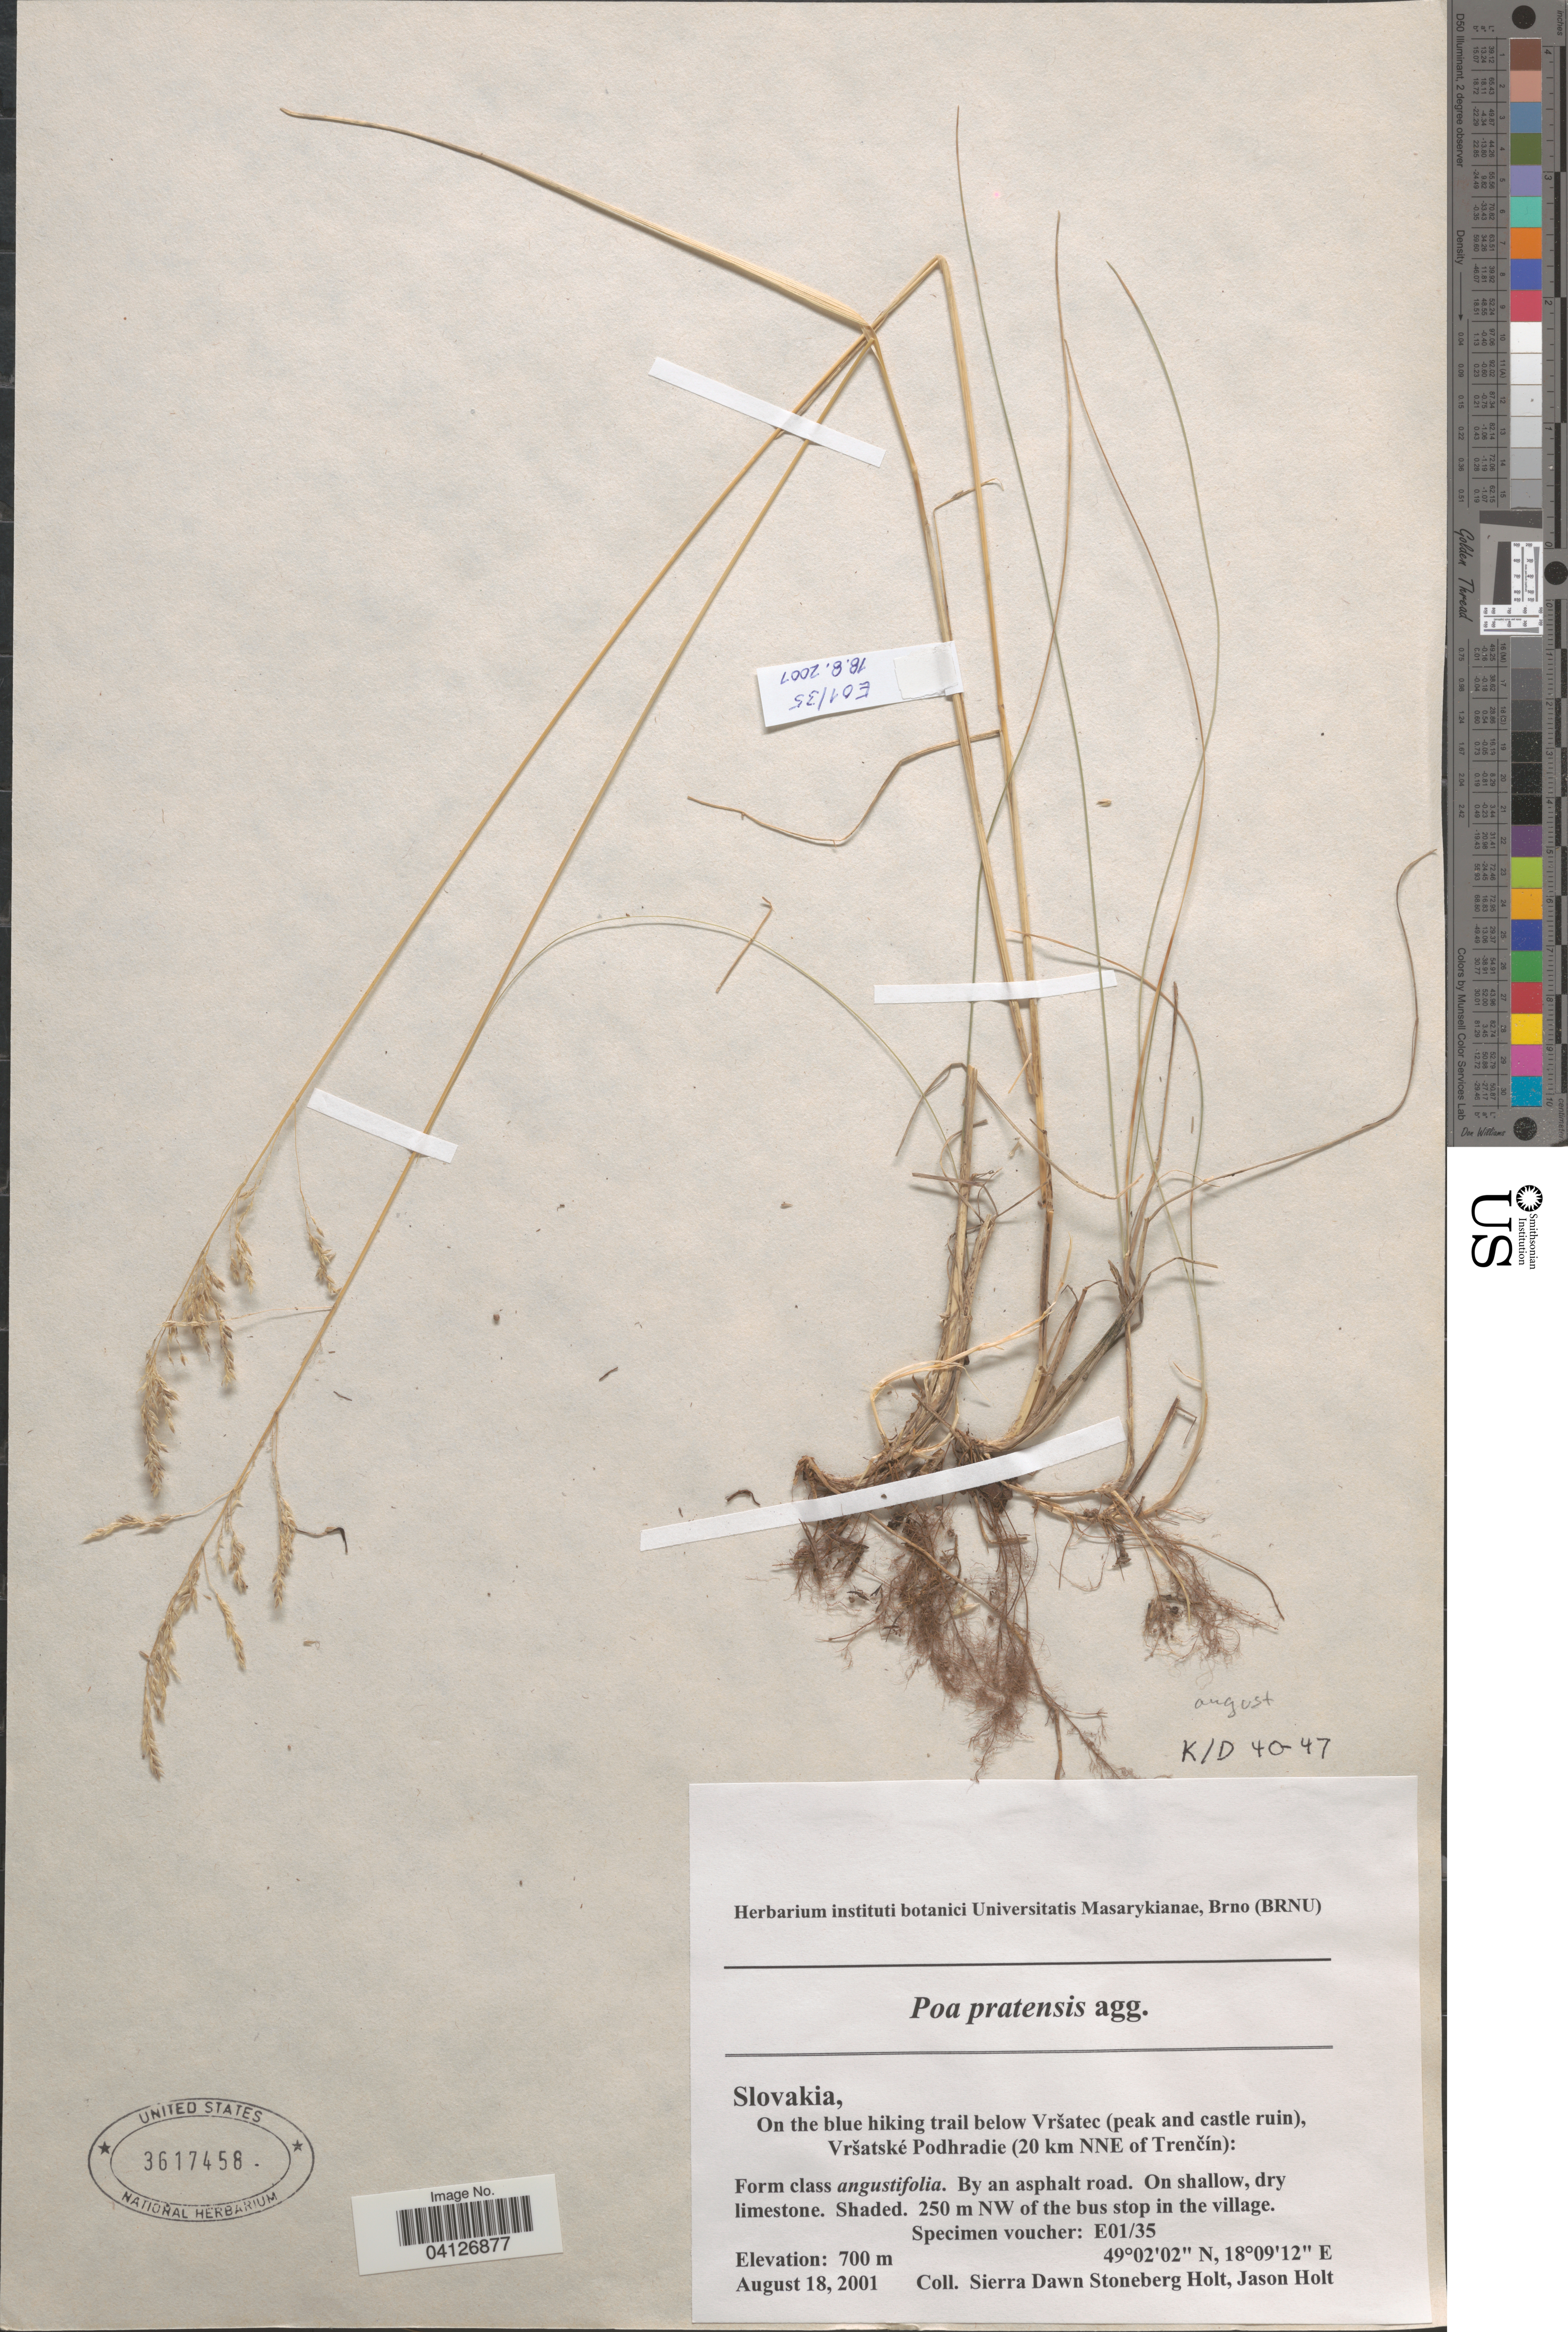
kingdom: Plantae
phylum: Tracheophyta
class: Liliopsida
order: Poales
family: Poaceae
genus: Poa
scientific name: Poa pratensis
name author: L.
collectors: S. Holt & J. A. Holt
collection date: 2001-08-18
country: Slovakia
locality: On the blue hiking trail below Vršatec (peak and castle ruin), Vršatské Podhradie (20 km NNE of Trenčin): By an asphalt road. 250 m NW of the bus stop in the village.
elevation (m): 700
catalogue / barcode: US 3617458